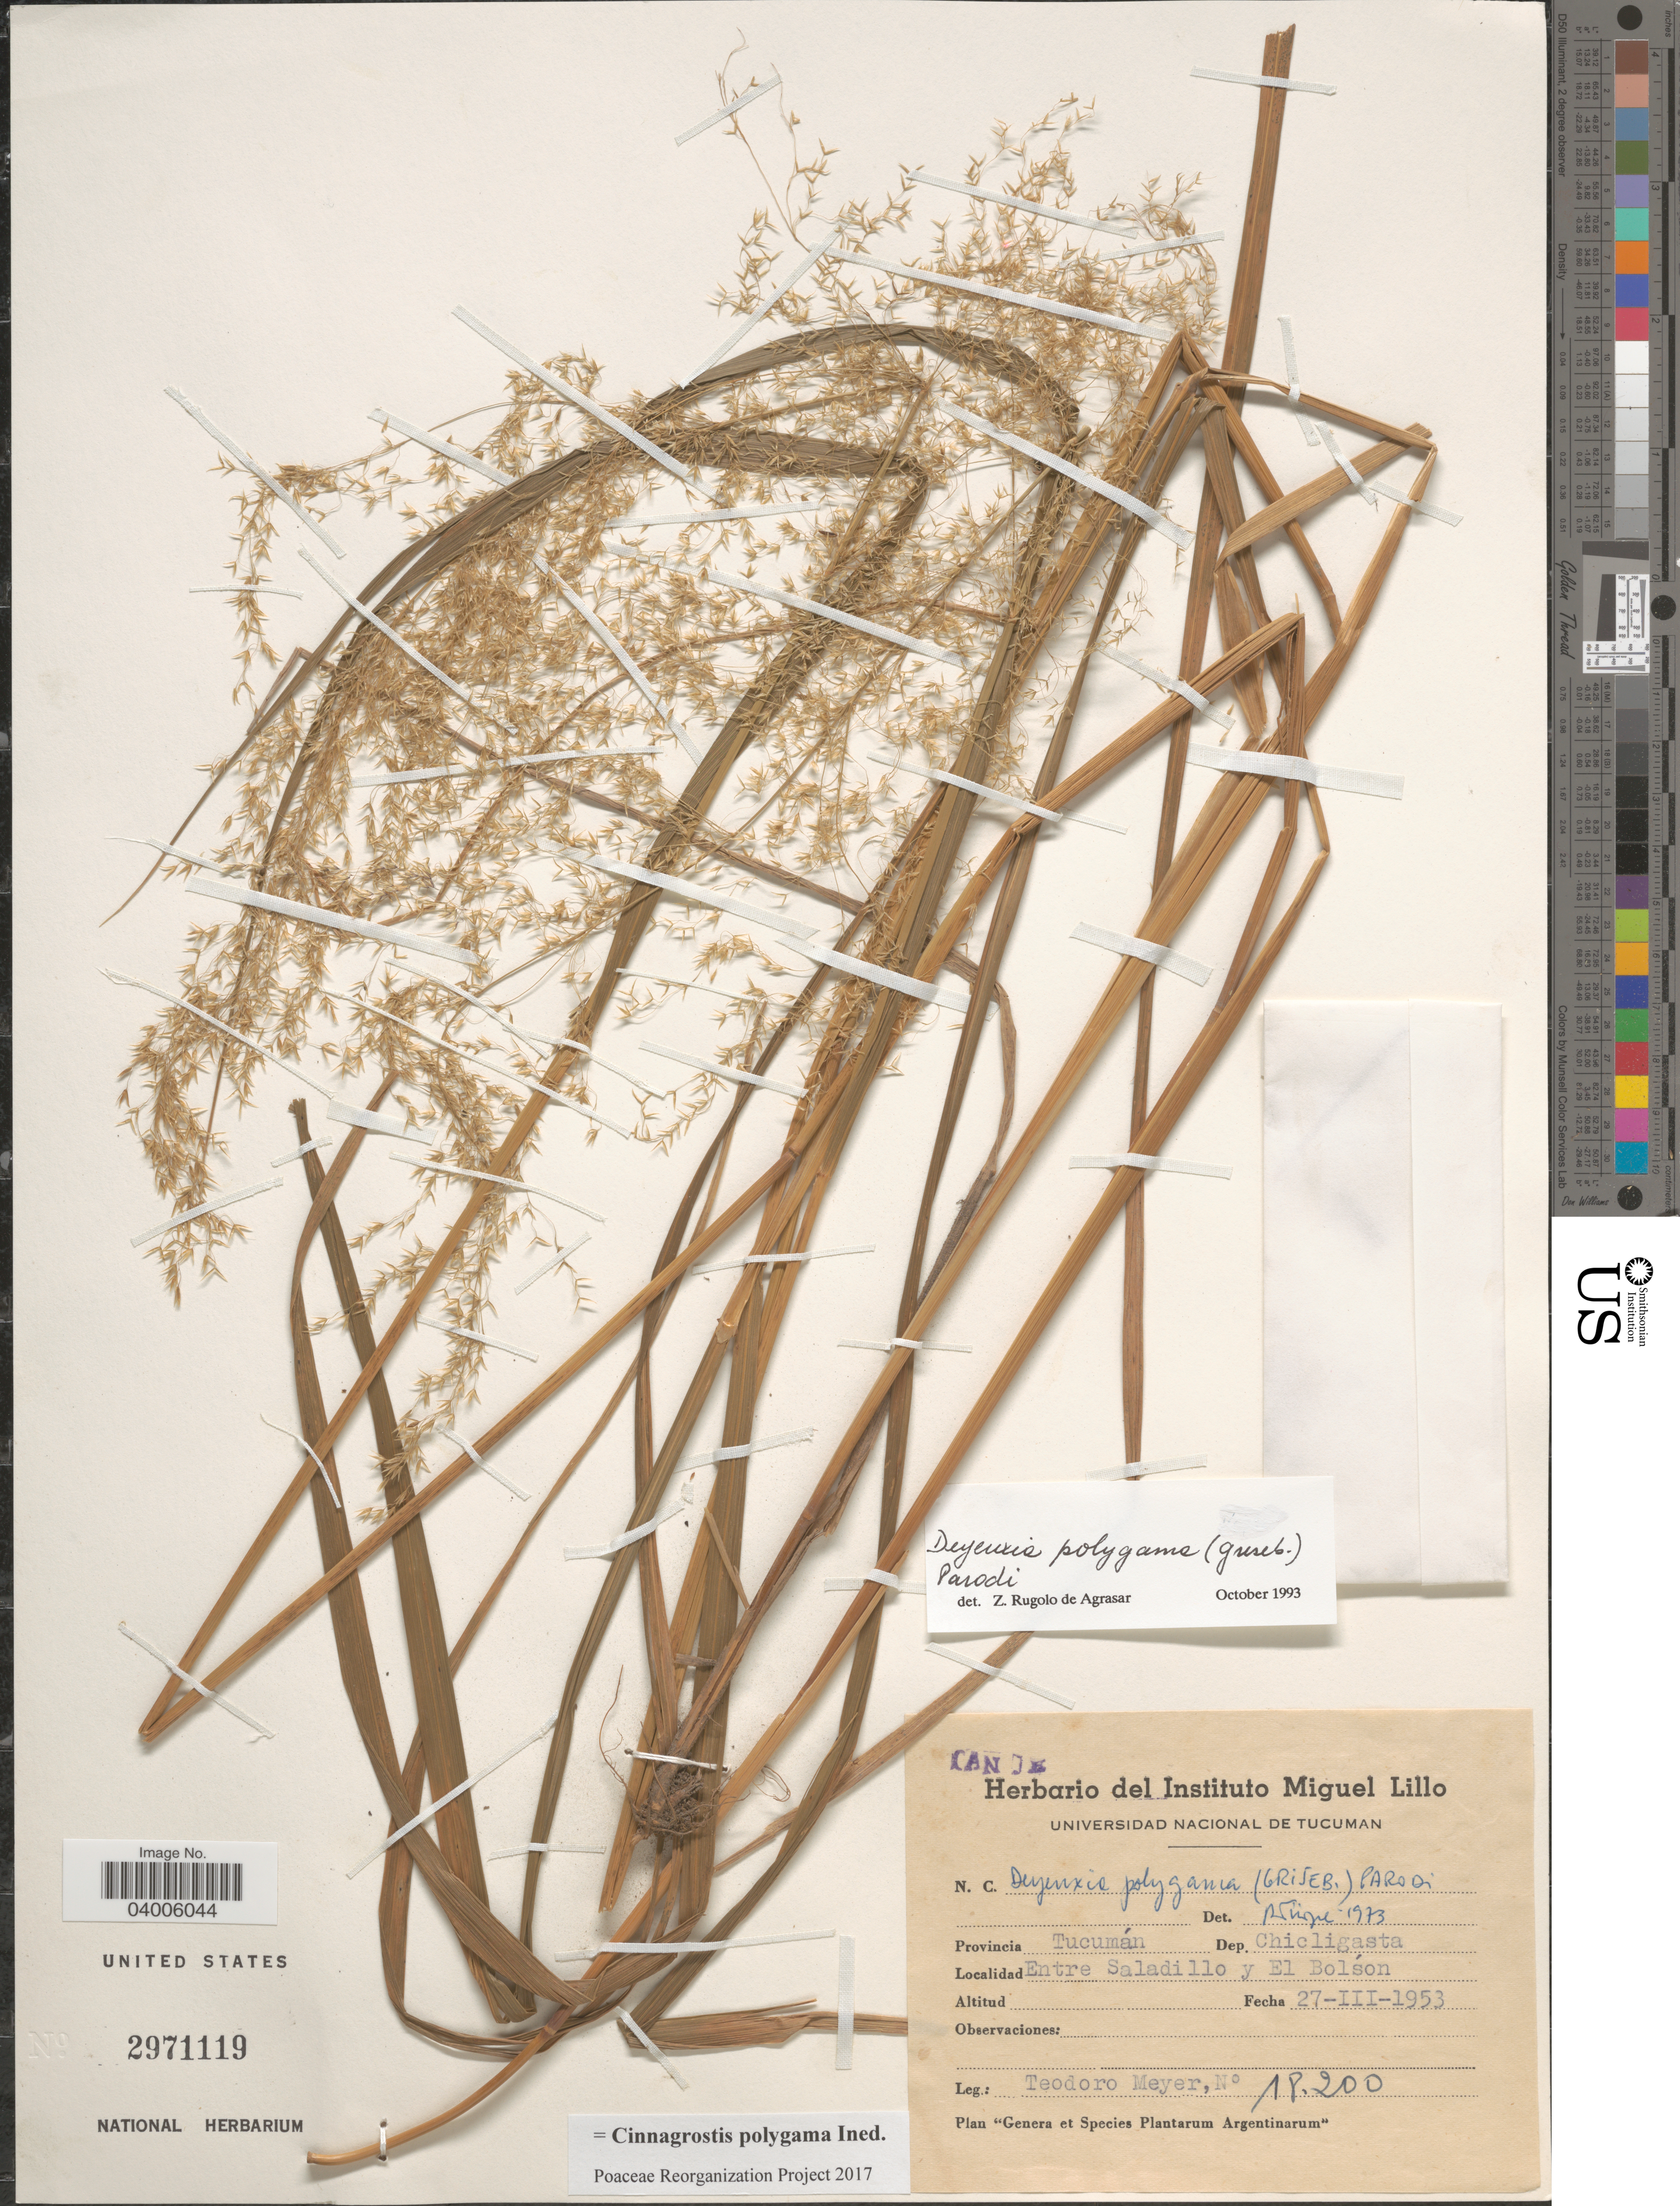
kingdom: Plantae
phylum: Tracheophyta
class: Liliopsida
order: Poales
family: Poaceae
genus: Cinnagrostis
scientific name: Cinnagrostis polygama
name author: Griseb.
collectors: T. Meyer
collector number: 18200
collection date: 1953-03-27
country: Argentina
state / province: Tucuman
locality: Dep. Chicligasta. Entre Saladillo y El Bolśon.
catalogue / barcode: US 2971119